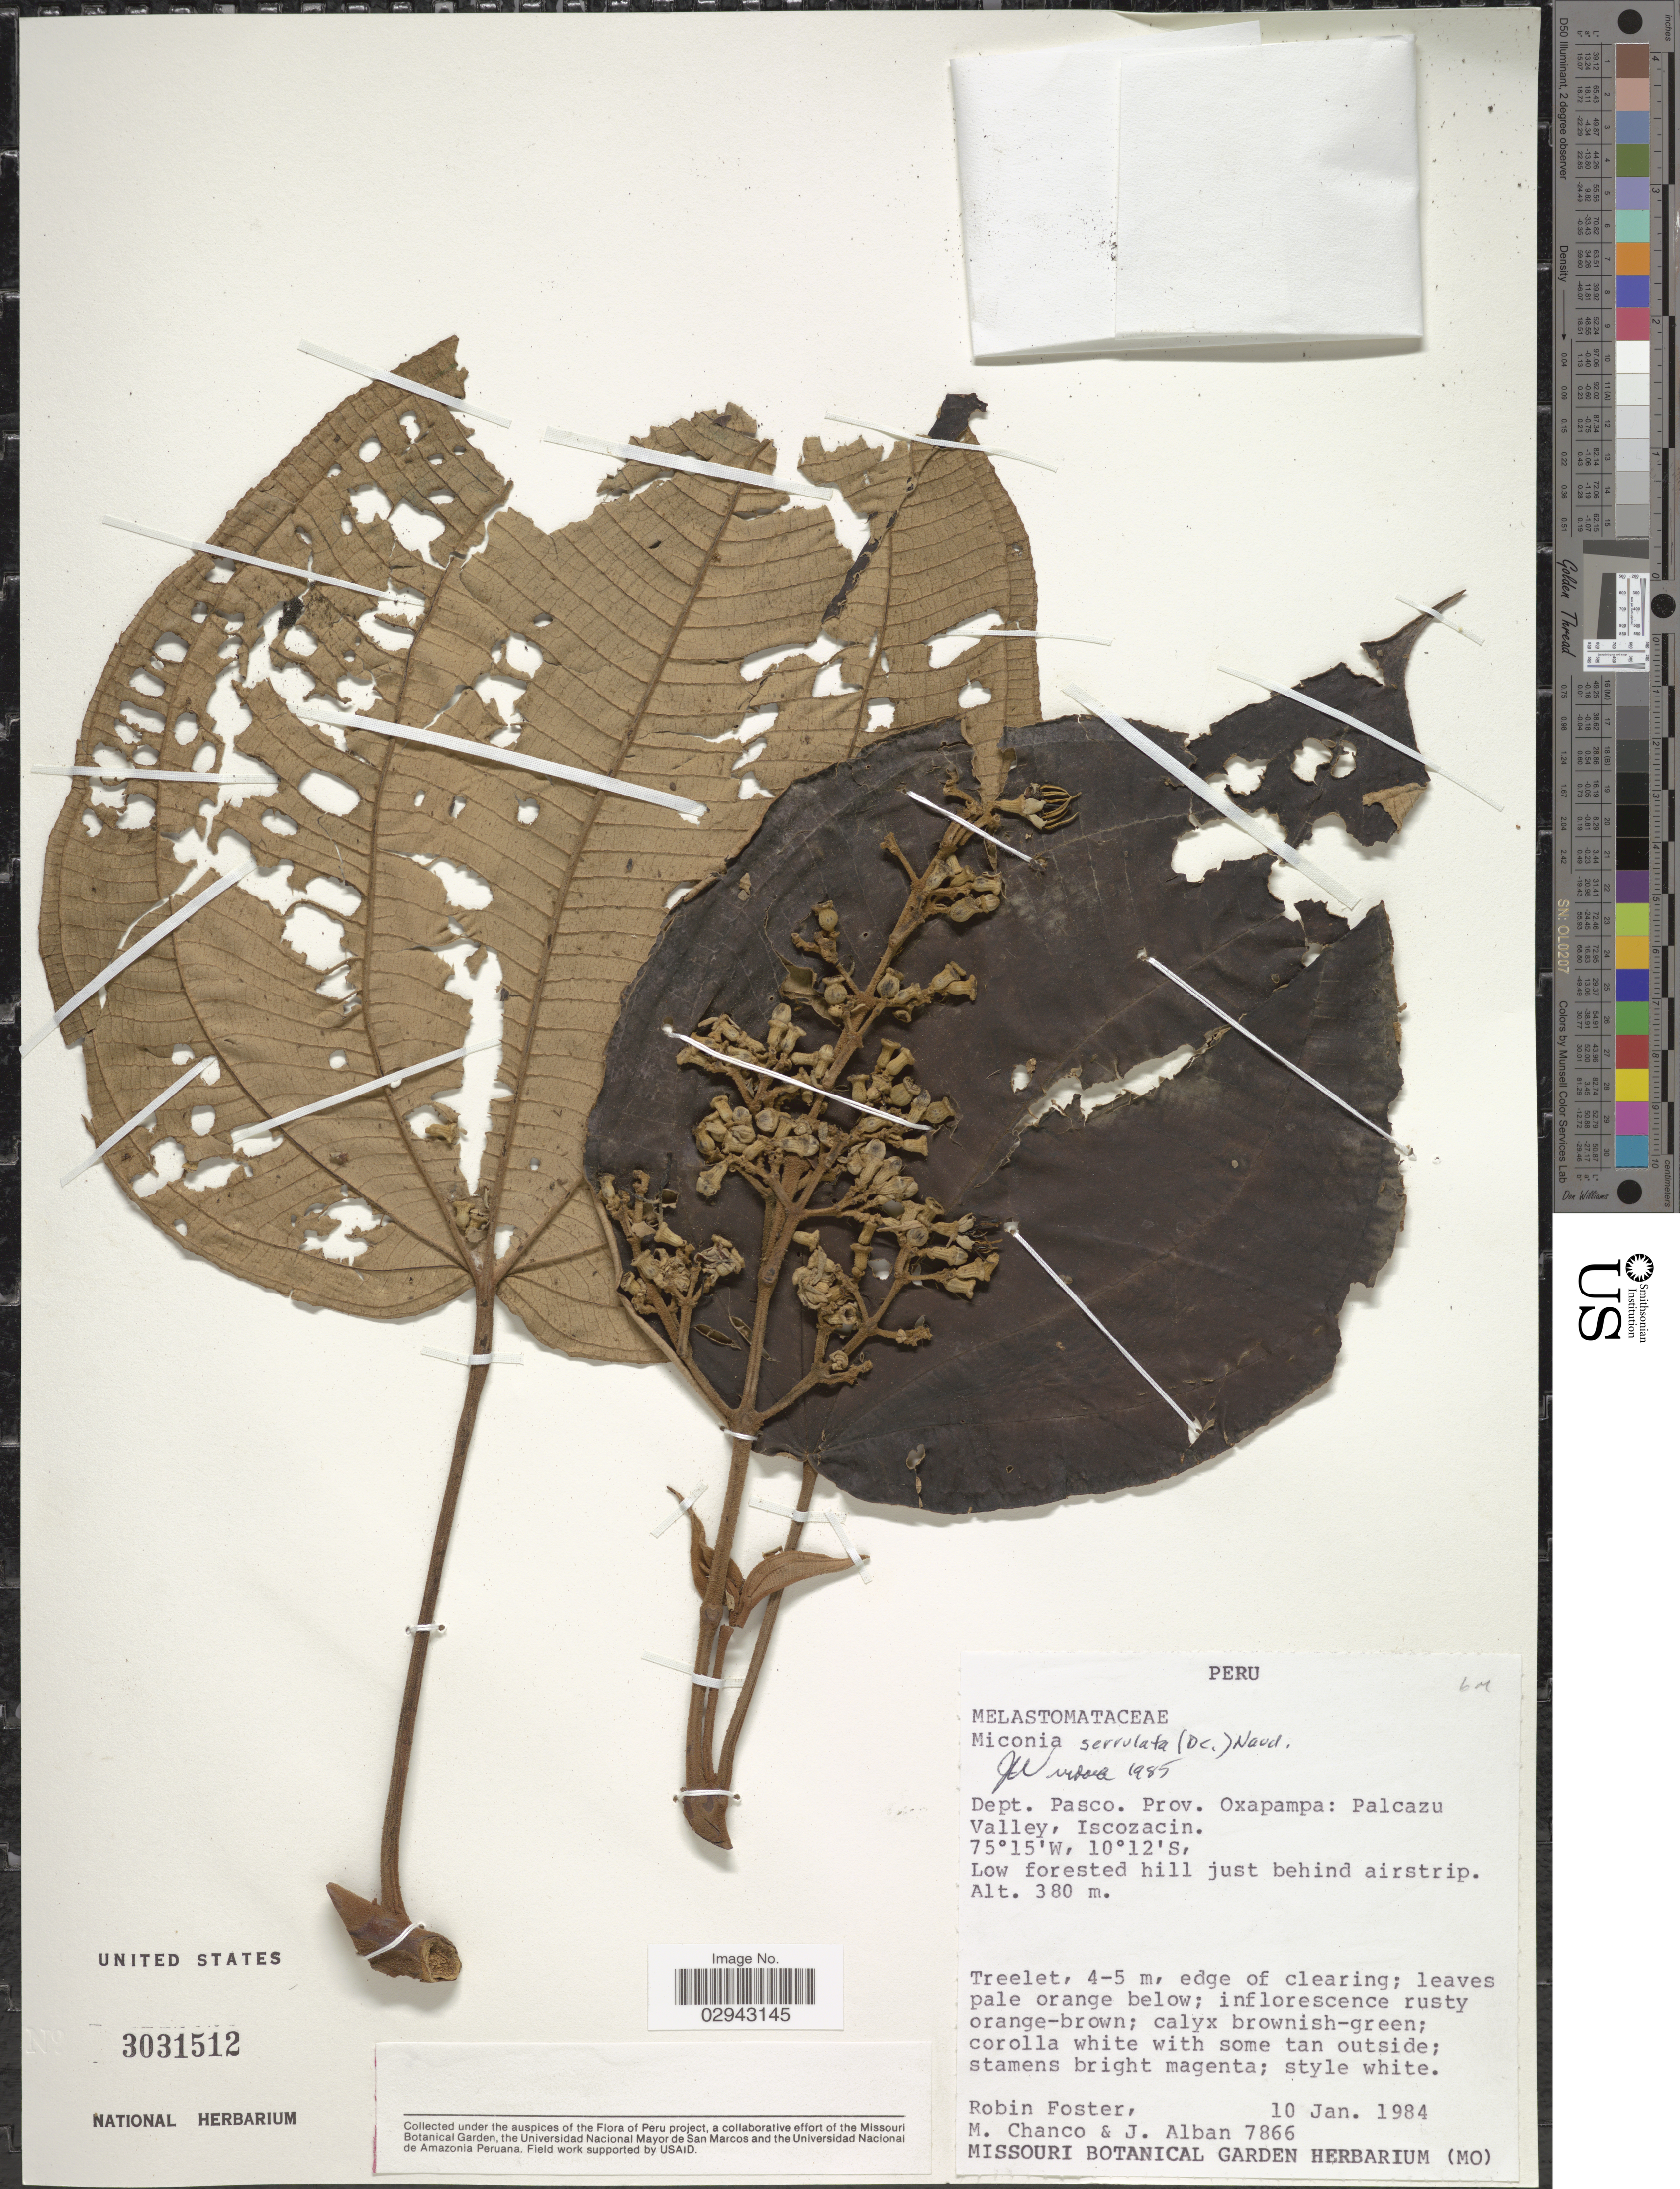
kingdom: Plantae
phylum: Tracheophyta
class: Magnoliopsida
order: Myrtales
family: Melastomataceae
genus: Miconia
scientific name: Miconia serrulata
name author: (DC.) Naudin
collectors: R. B. Foster, M. Chanco & J. Alban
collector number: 7866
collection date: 1984-01-10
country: Peru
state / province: Pasco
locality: Dept. Pasco. Oxapampa: Palcazu Valley, Iscozacin.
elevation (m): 380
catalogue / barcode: US 3031512